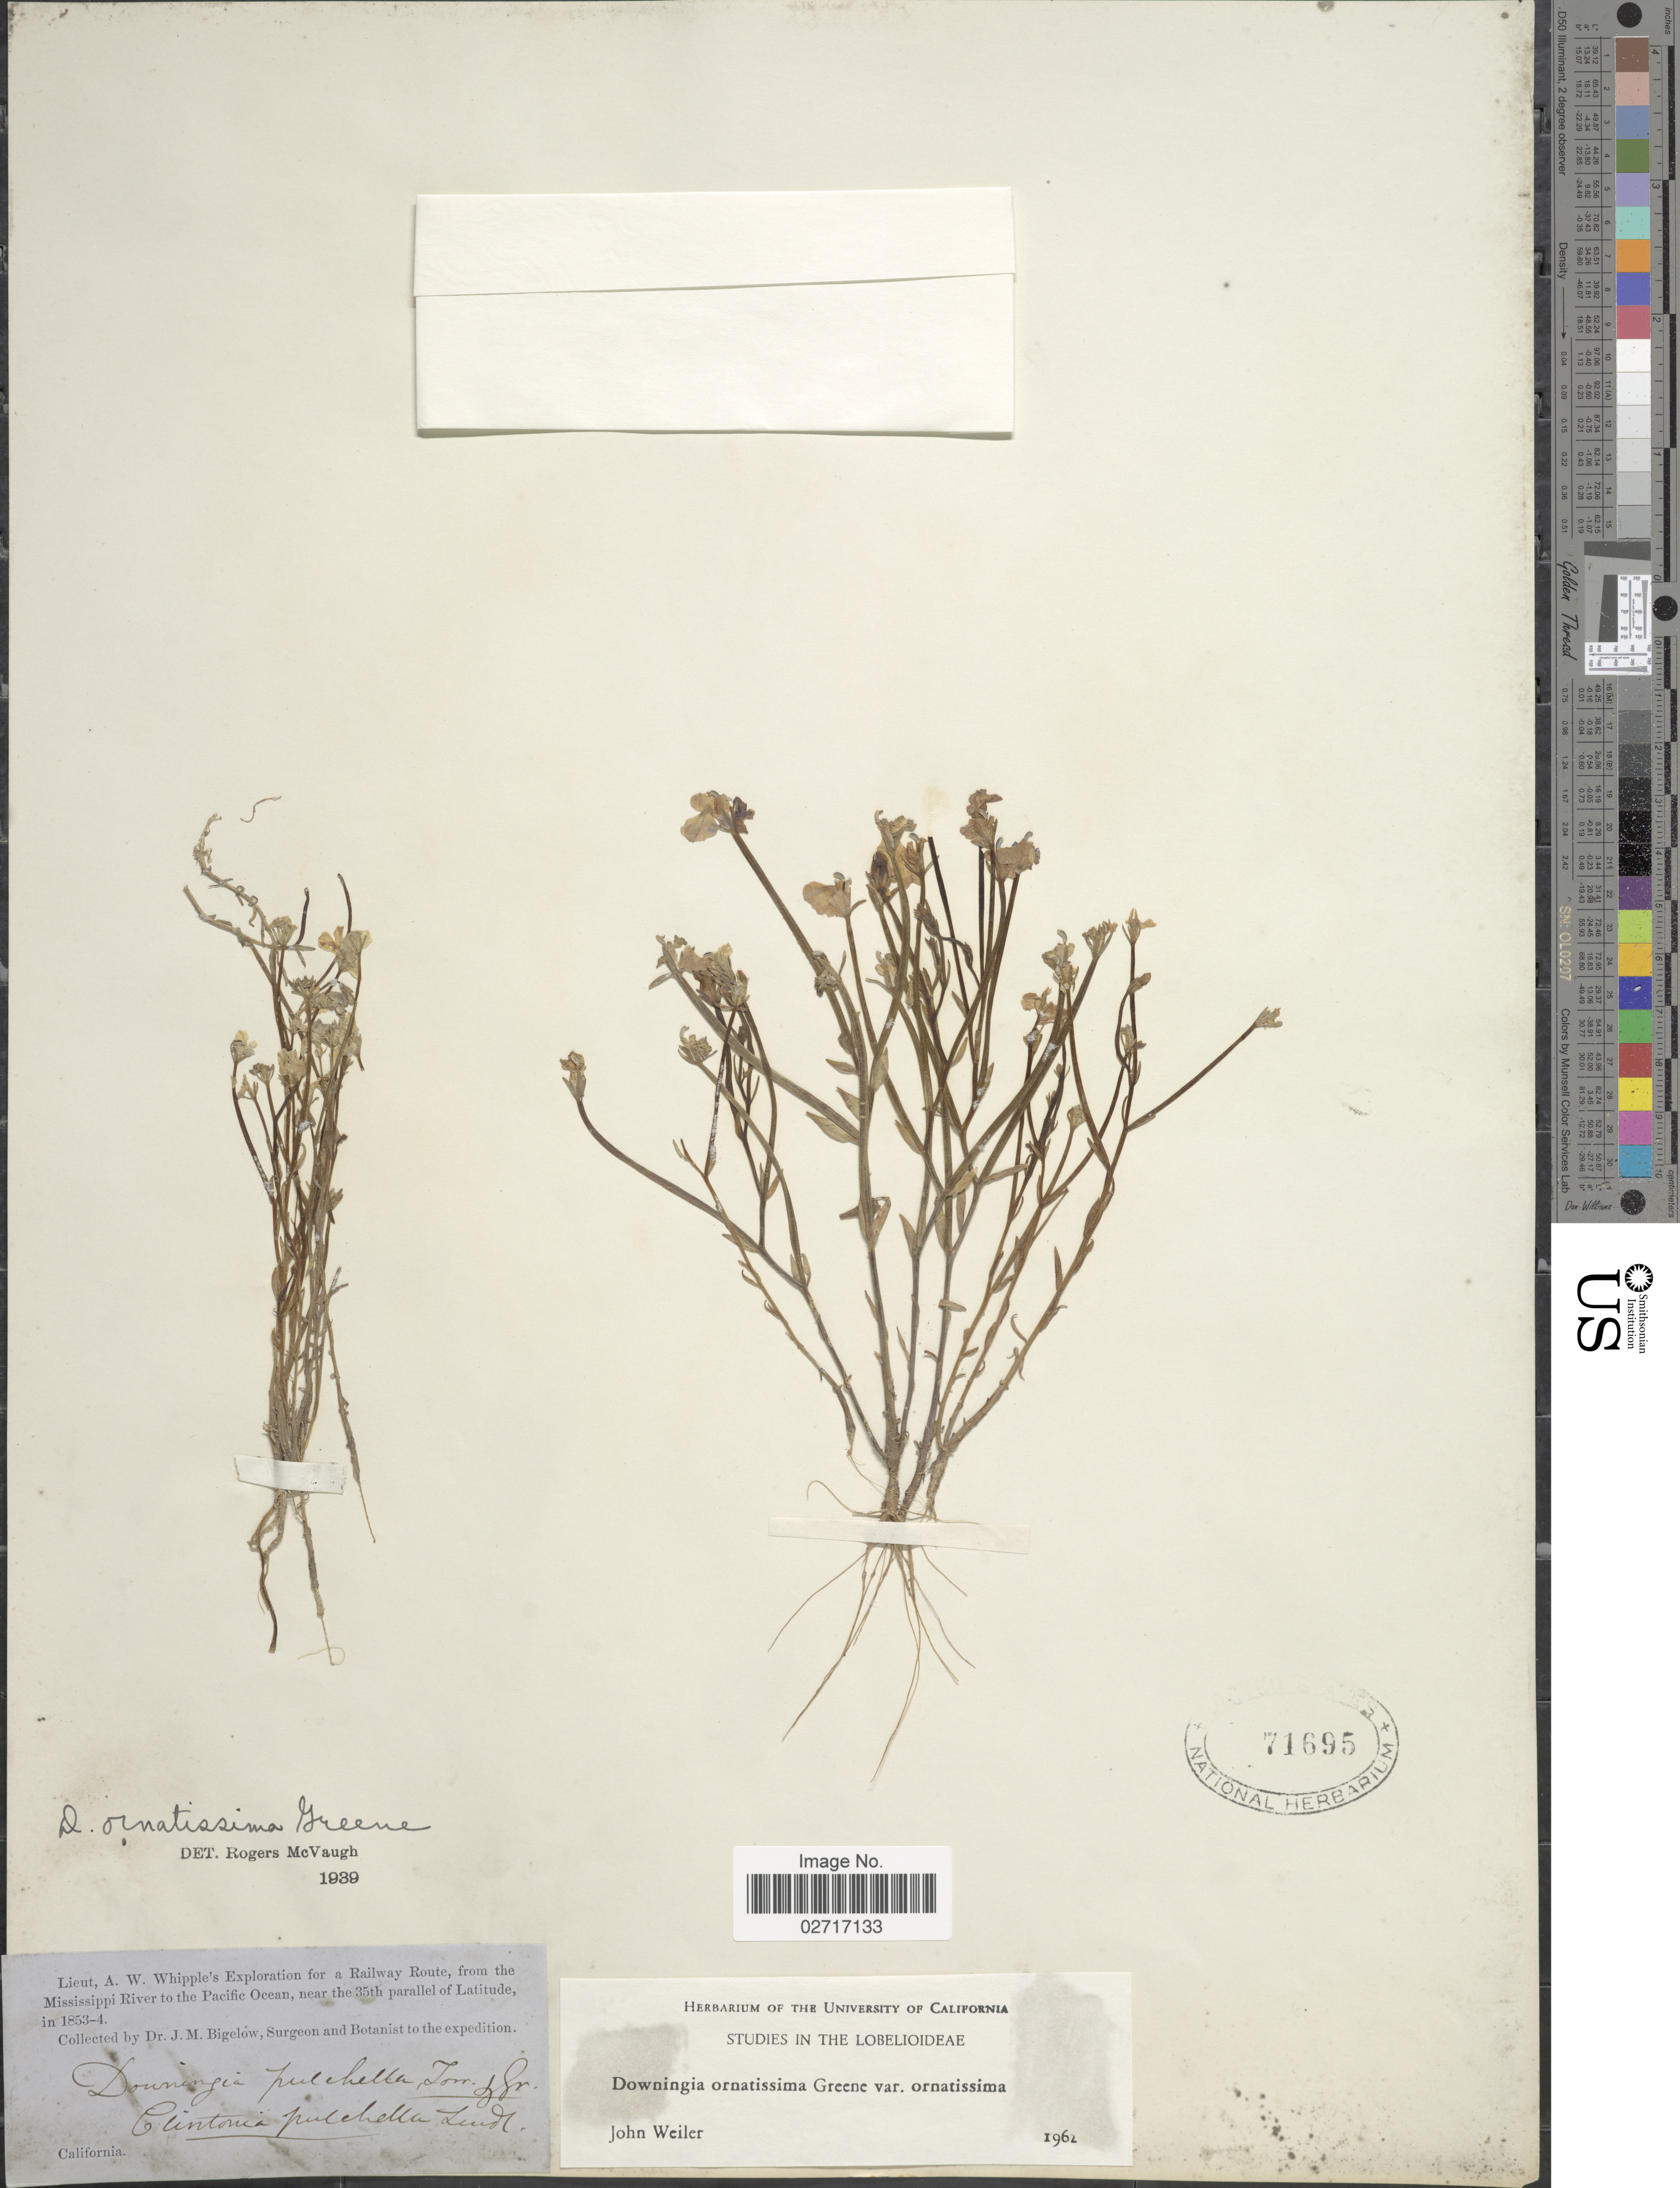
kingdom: Plantae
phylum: Tracheophyta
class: Magnoliopsida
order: Asterales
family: Campanulaceae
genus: Downingia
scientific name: Downingia ornatissima var. ornatissima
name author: Greene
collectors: J. M. Bigelow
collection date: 1853/1854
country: United States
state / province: California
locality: Railway Route, from the Mississippi River to the Pacific Ocean [unsure placement]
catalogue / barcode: US 71695